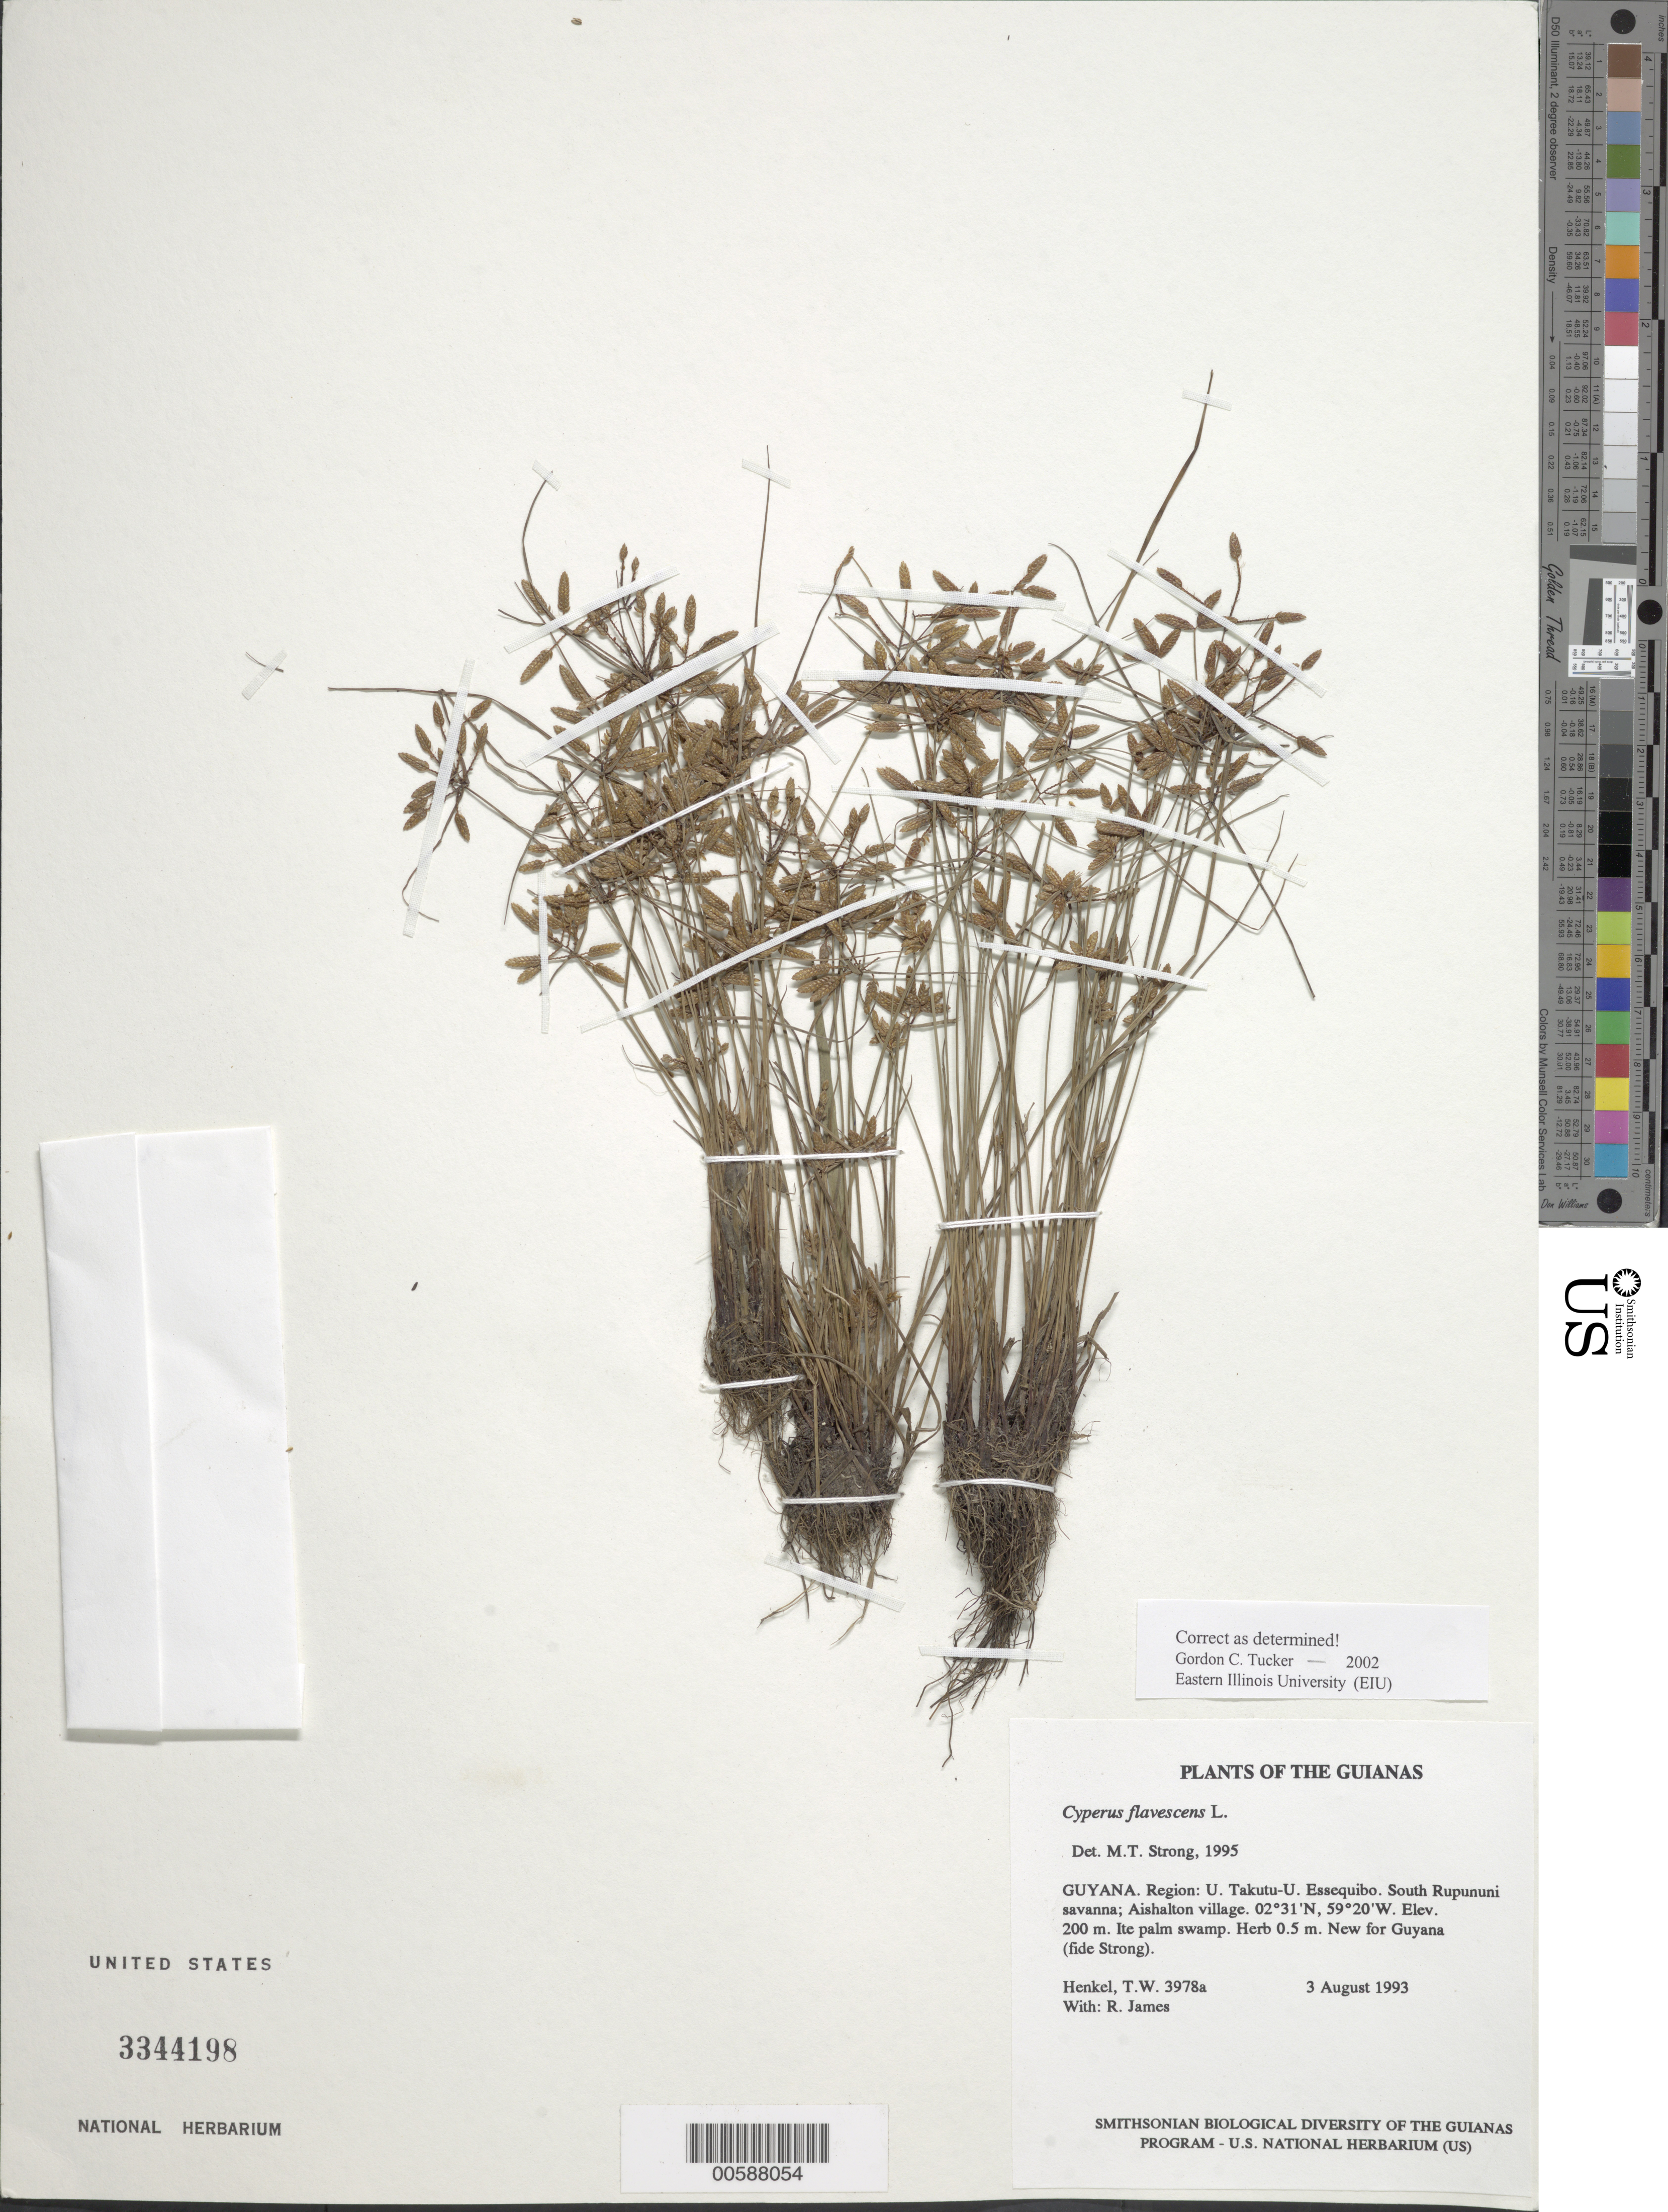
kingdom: Plantae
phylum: Tracheophyta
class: Liliopsida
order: Poales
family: Cyperaceae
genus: Cyperus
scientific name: Cyperus flavescens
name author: L.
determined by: Tucker, G. C.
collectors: T. Henkel & R. James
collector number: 3978 a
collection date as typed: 3 August 1994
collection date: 1994-08-03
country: Guyana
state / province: U. Takutu-U. Essequibo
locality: South Rupununi savanna; Aishalton village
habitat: Ite palm swamp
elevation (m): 200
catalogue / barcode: US 3344198